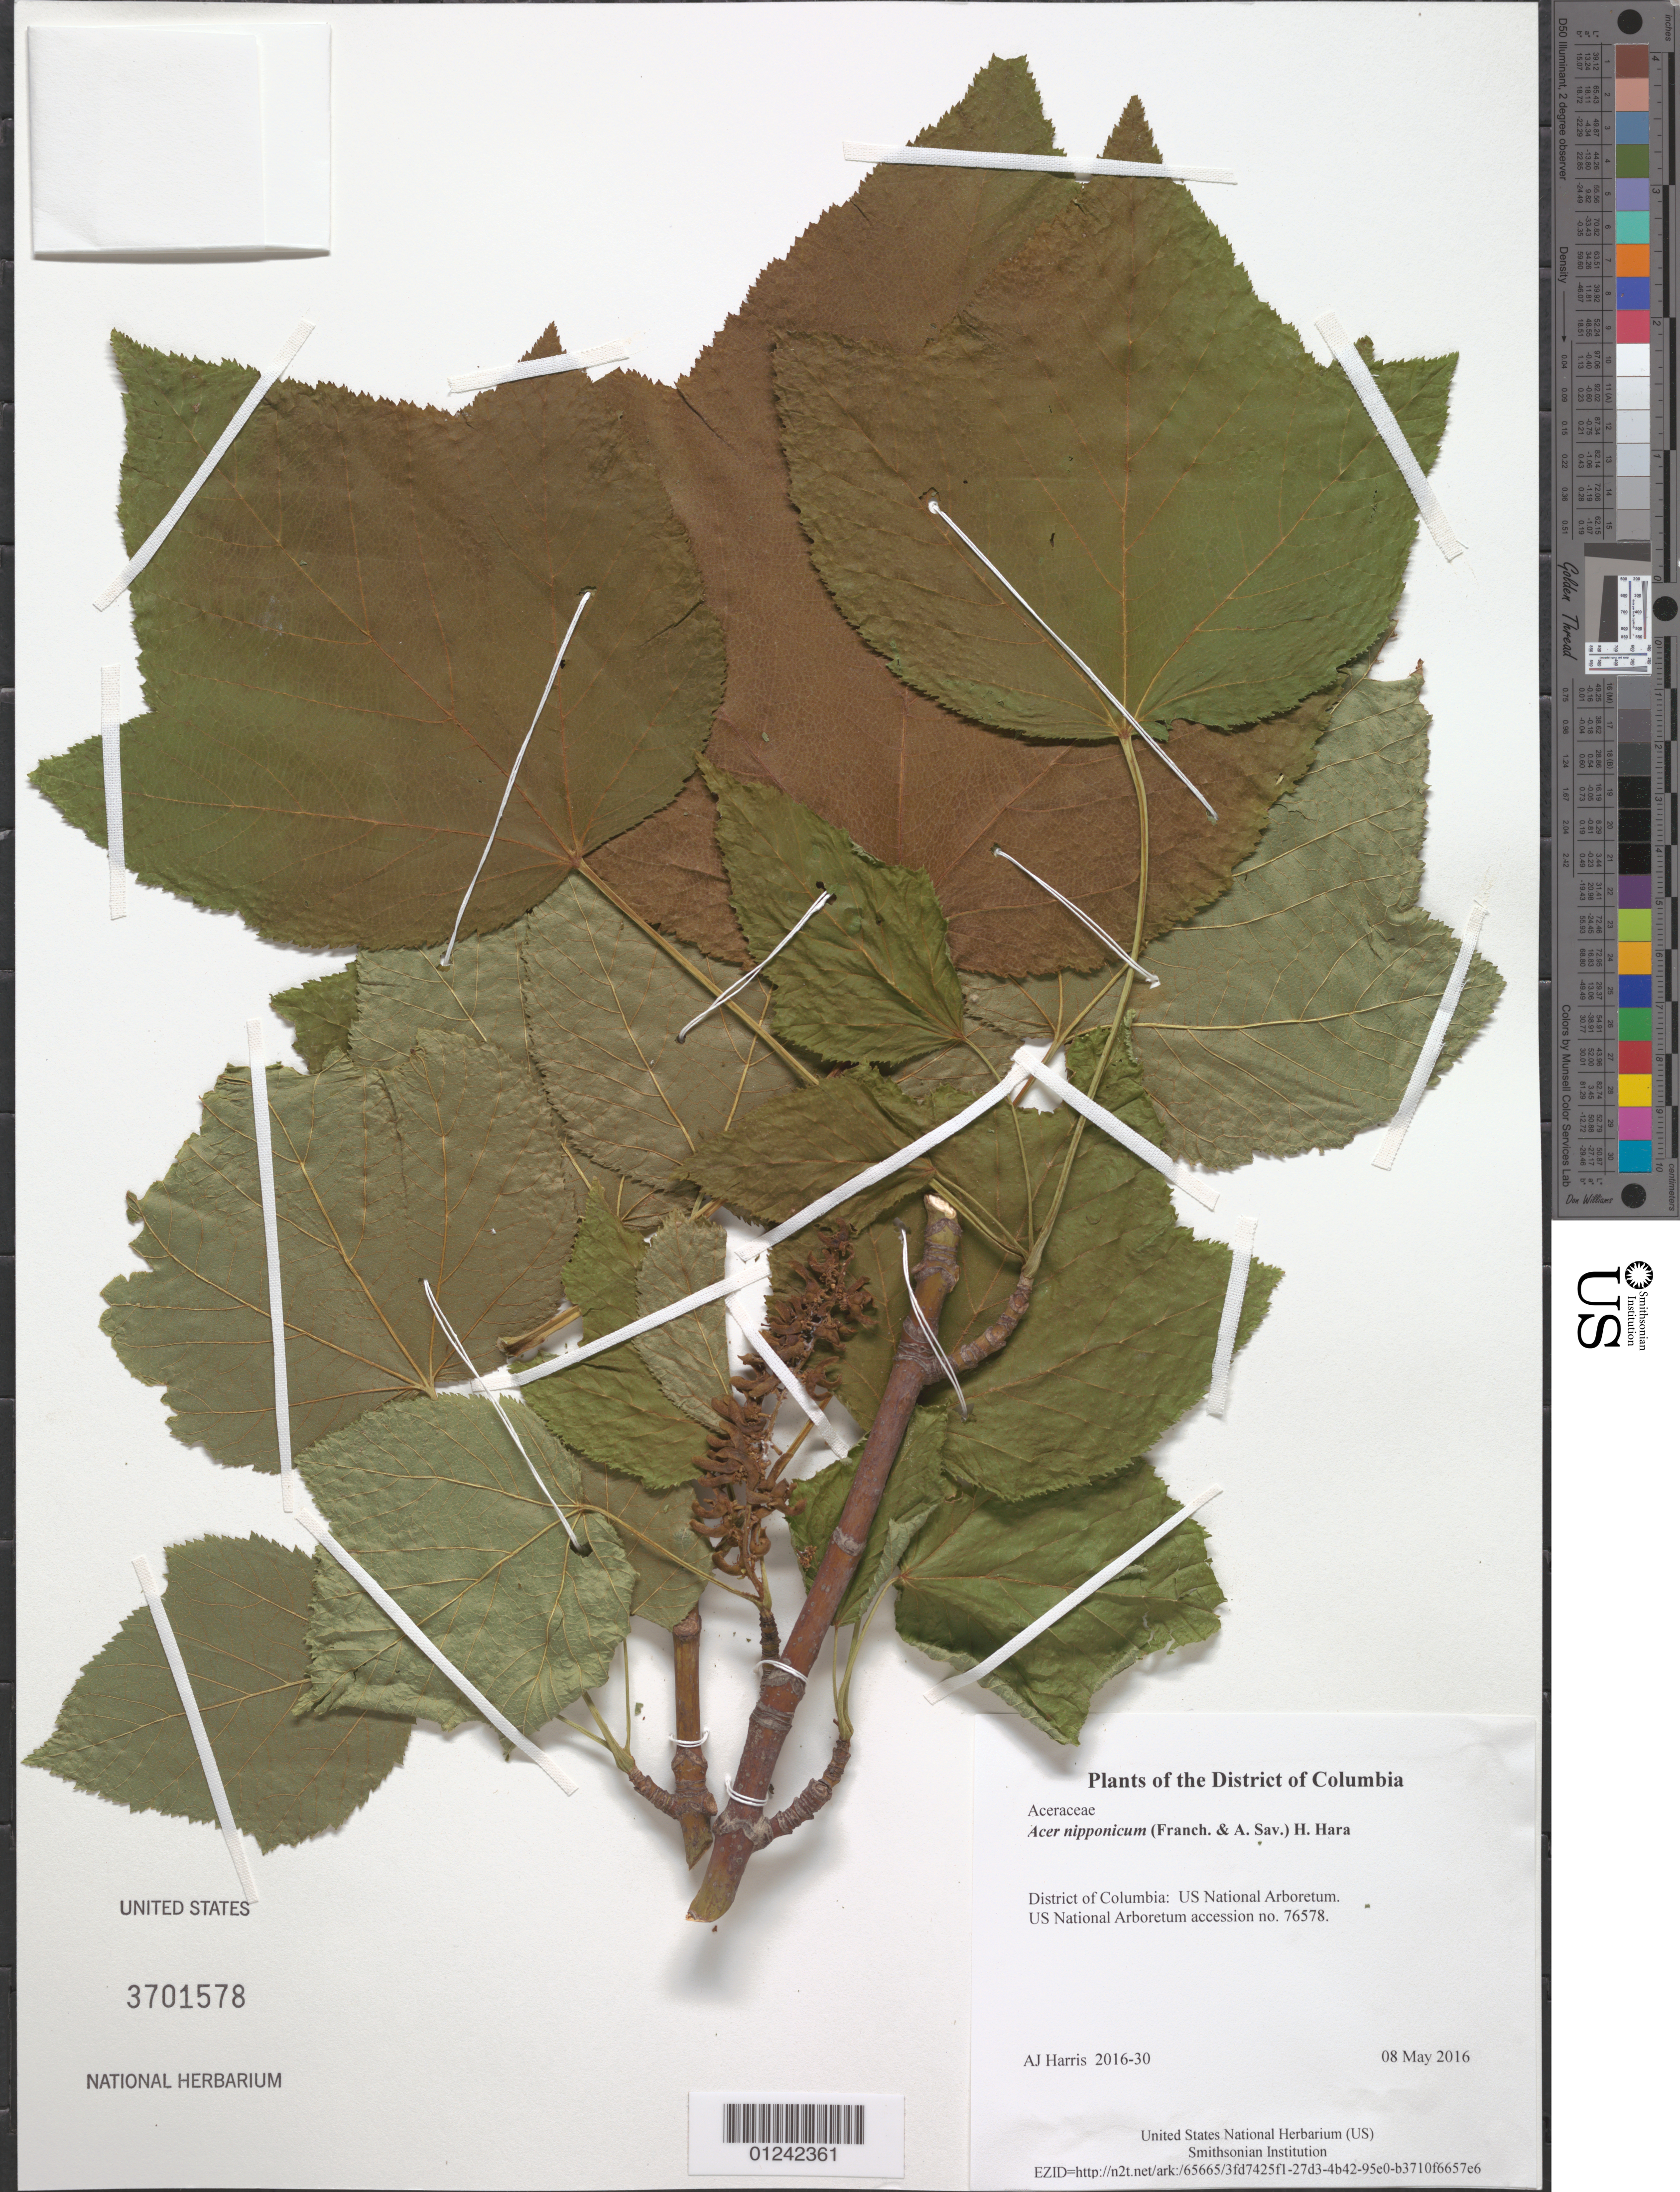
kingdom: Plantae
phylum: Tracheophyta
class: Magnoliopsida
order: Sapindales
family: Sapindaceae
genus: Acer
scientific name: Acer nipponicum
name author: (Franch. & Sav.) H. Hara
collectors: A. J. Harris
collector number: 2016-30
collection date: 2016-05-08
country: United States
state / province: District of Columbia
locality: US National Arboretum.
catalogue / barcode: US 3701578